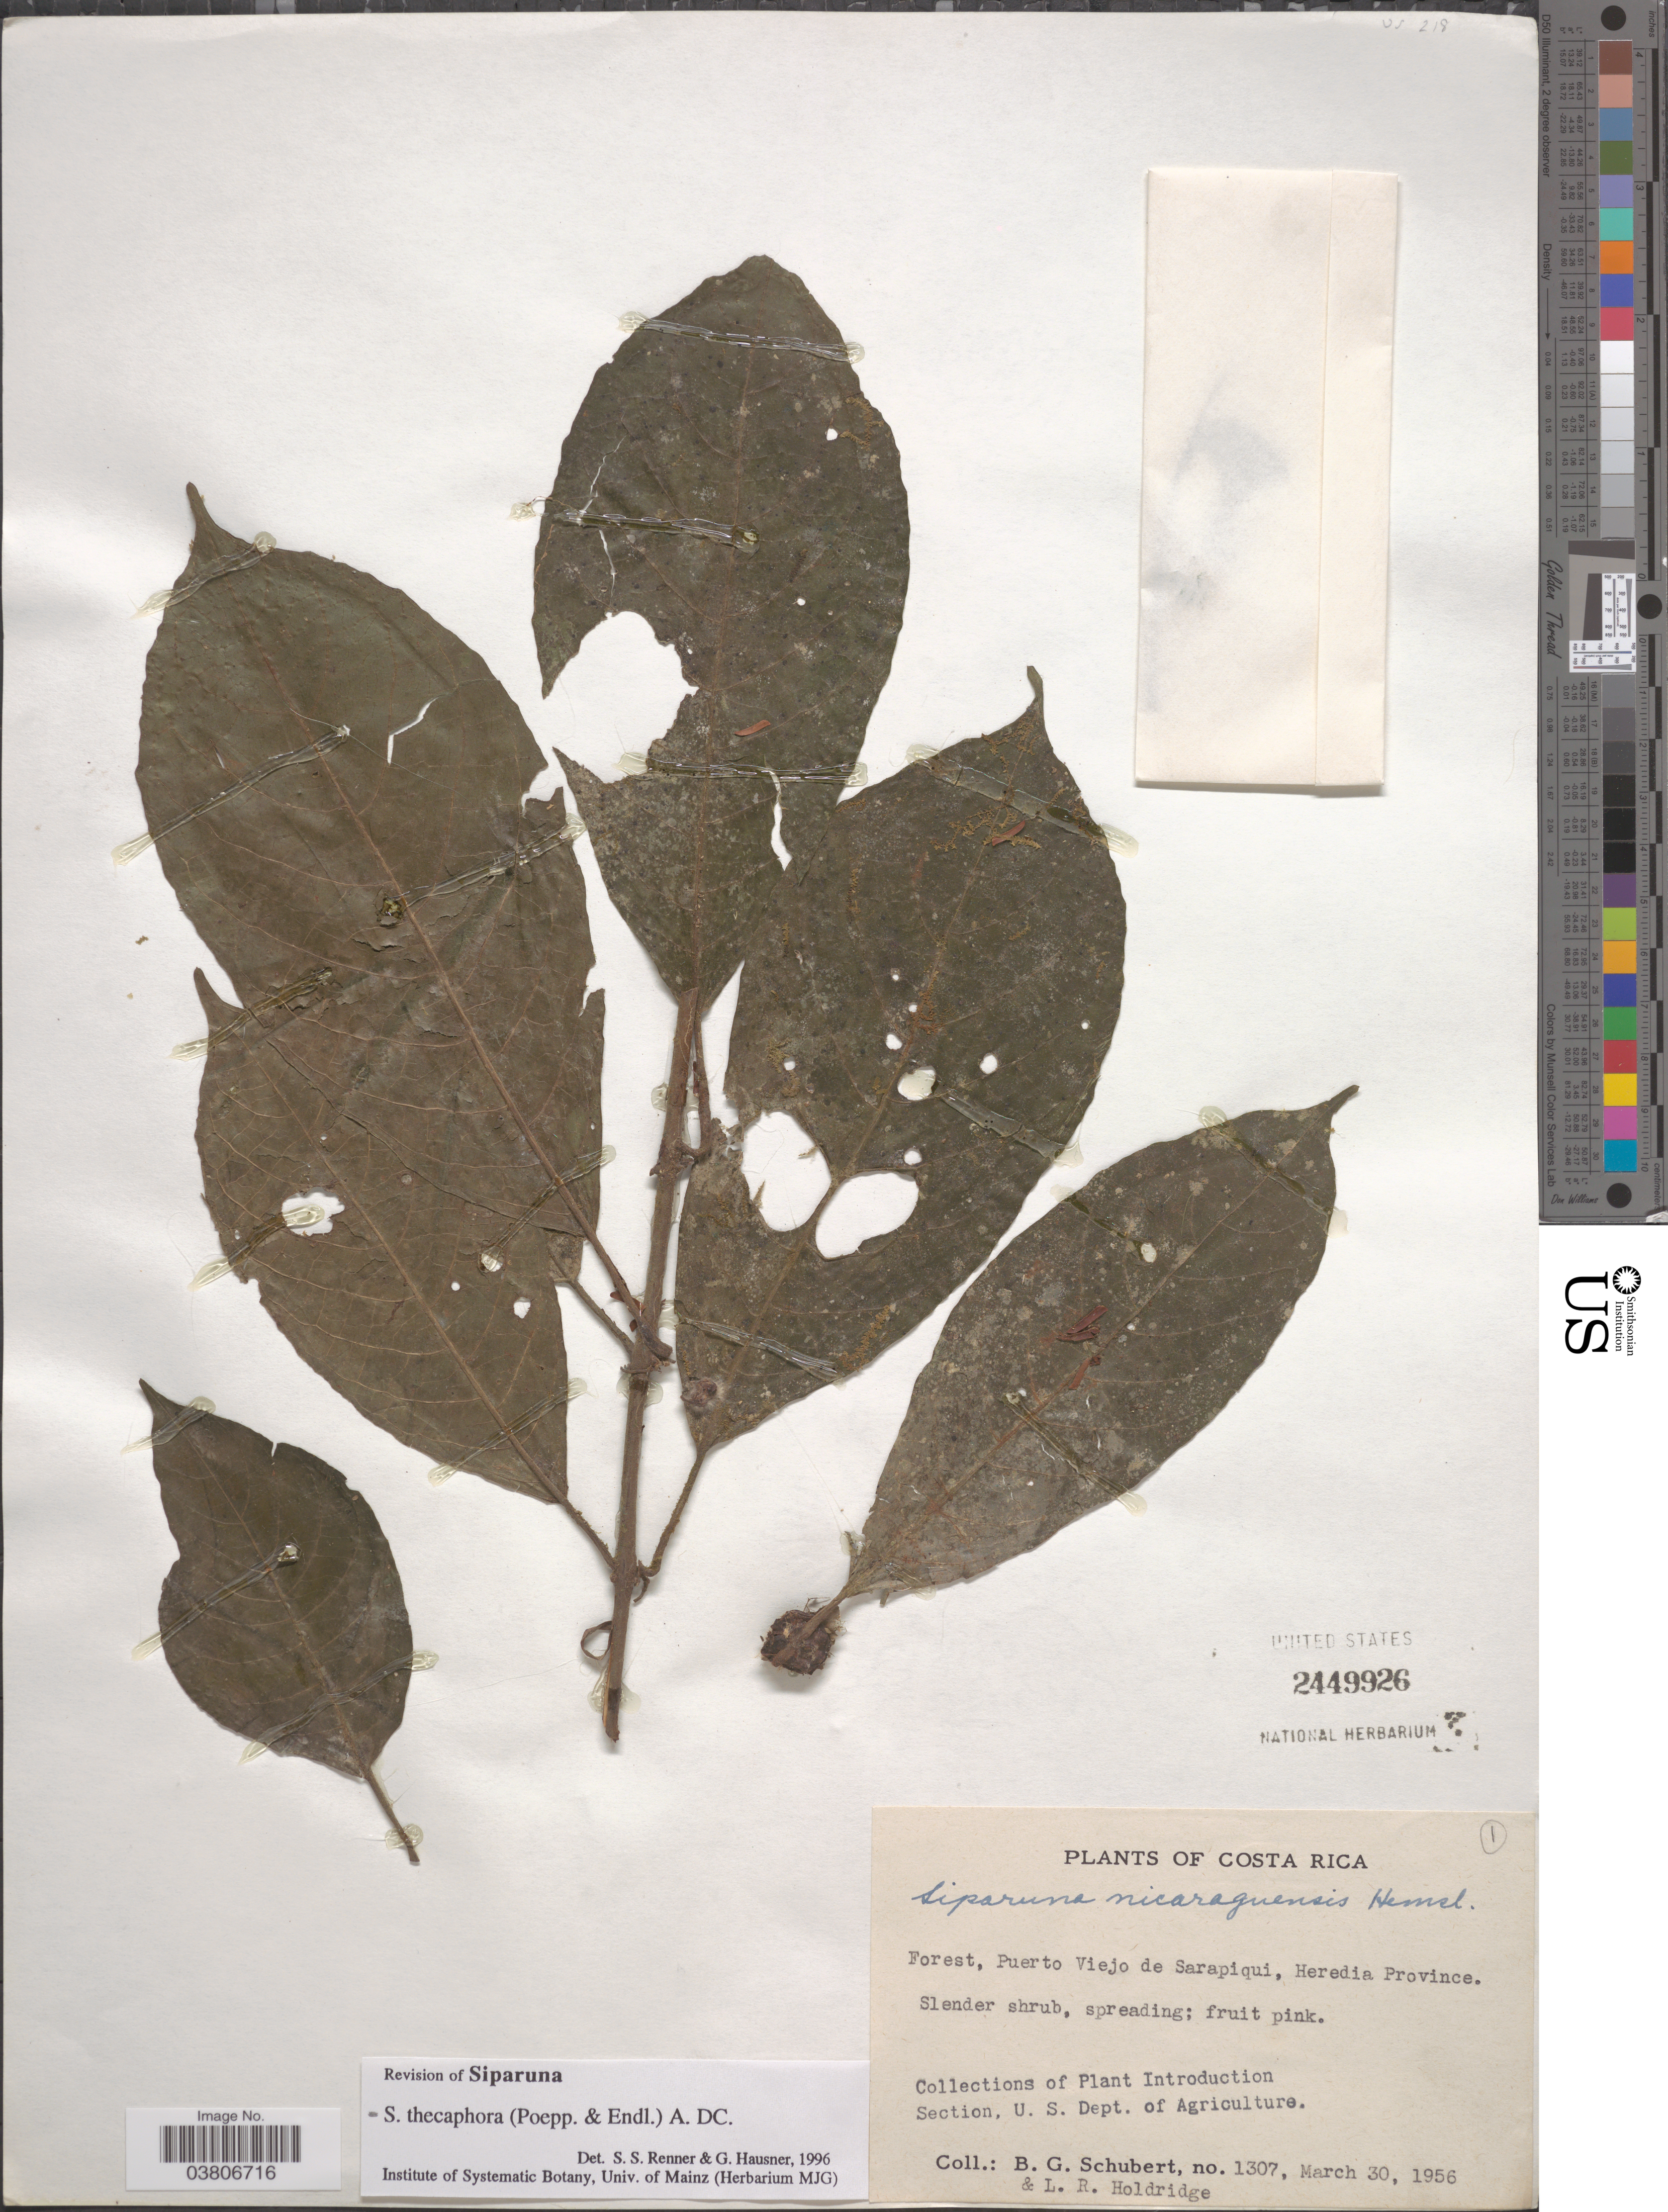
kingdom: Plantae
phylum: Tracheophyta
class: Magnoliopsida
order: Laurales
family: Siparunaceae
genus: Siparuna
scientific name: Siparuna thecaphora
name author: (Poepp. & Endl.) A. DC.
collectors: B. Schubert & L. Holdridge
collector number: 1307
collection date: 1956-03-30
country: Costa Rica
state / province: Heredia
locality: Forest, Puerto Viejo de Sarapiqui.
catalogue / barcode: US 2449926